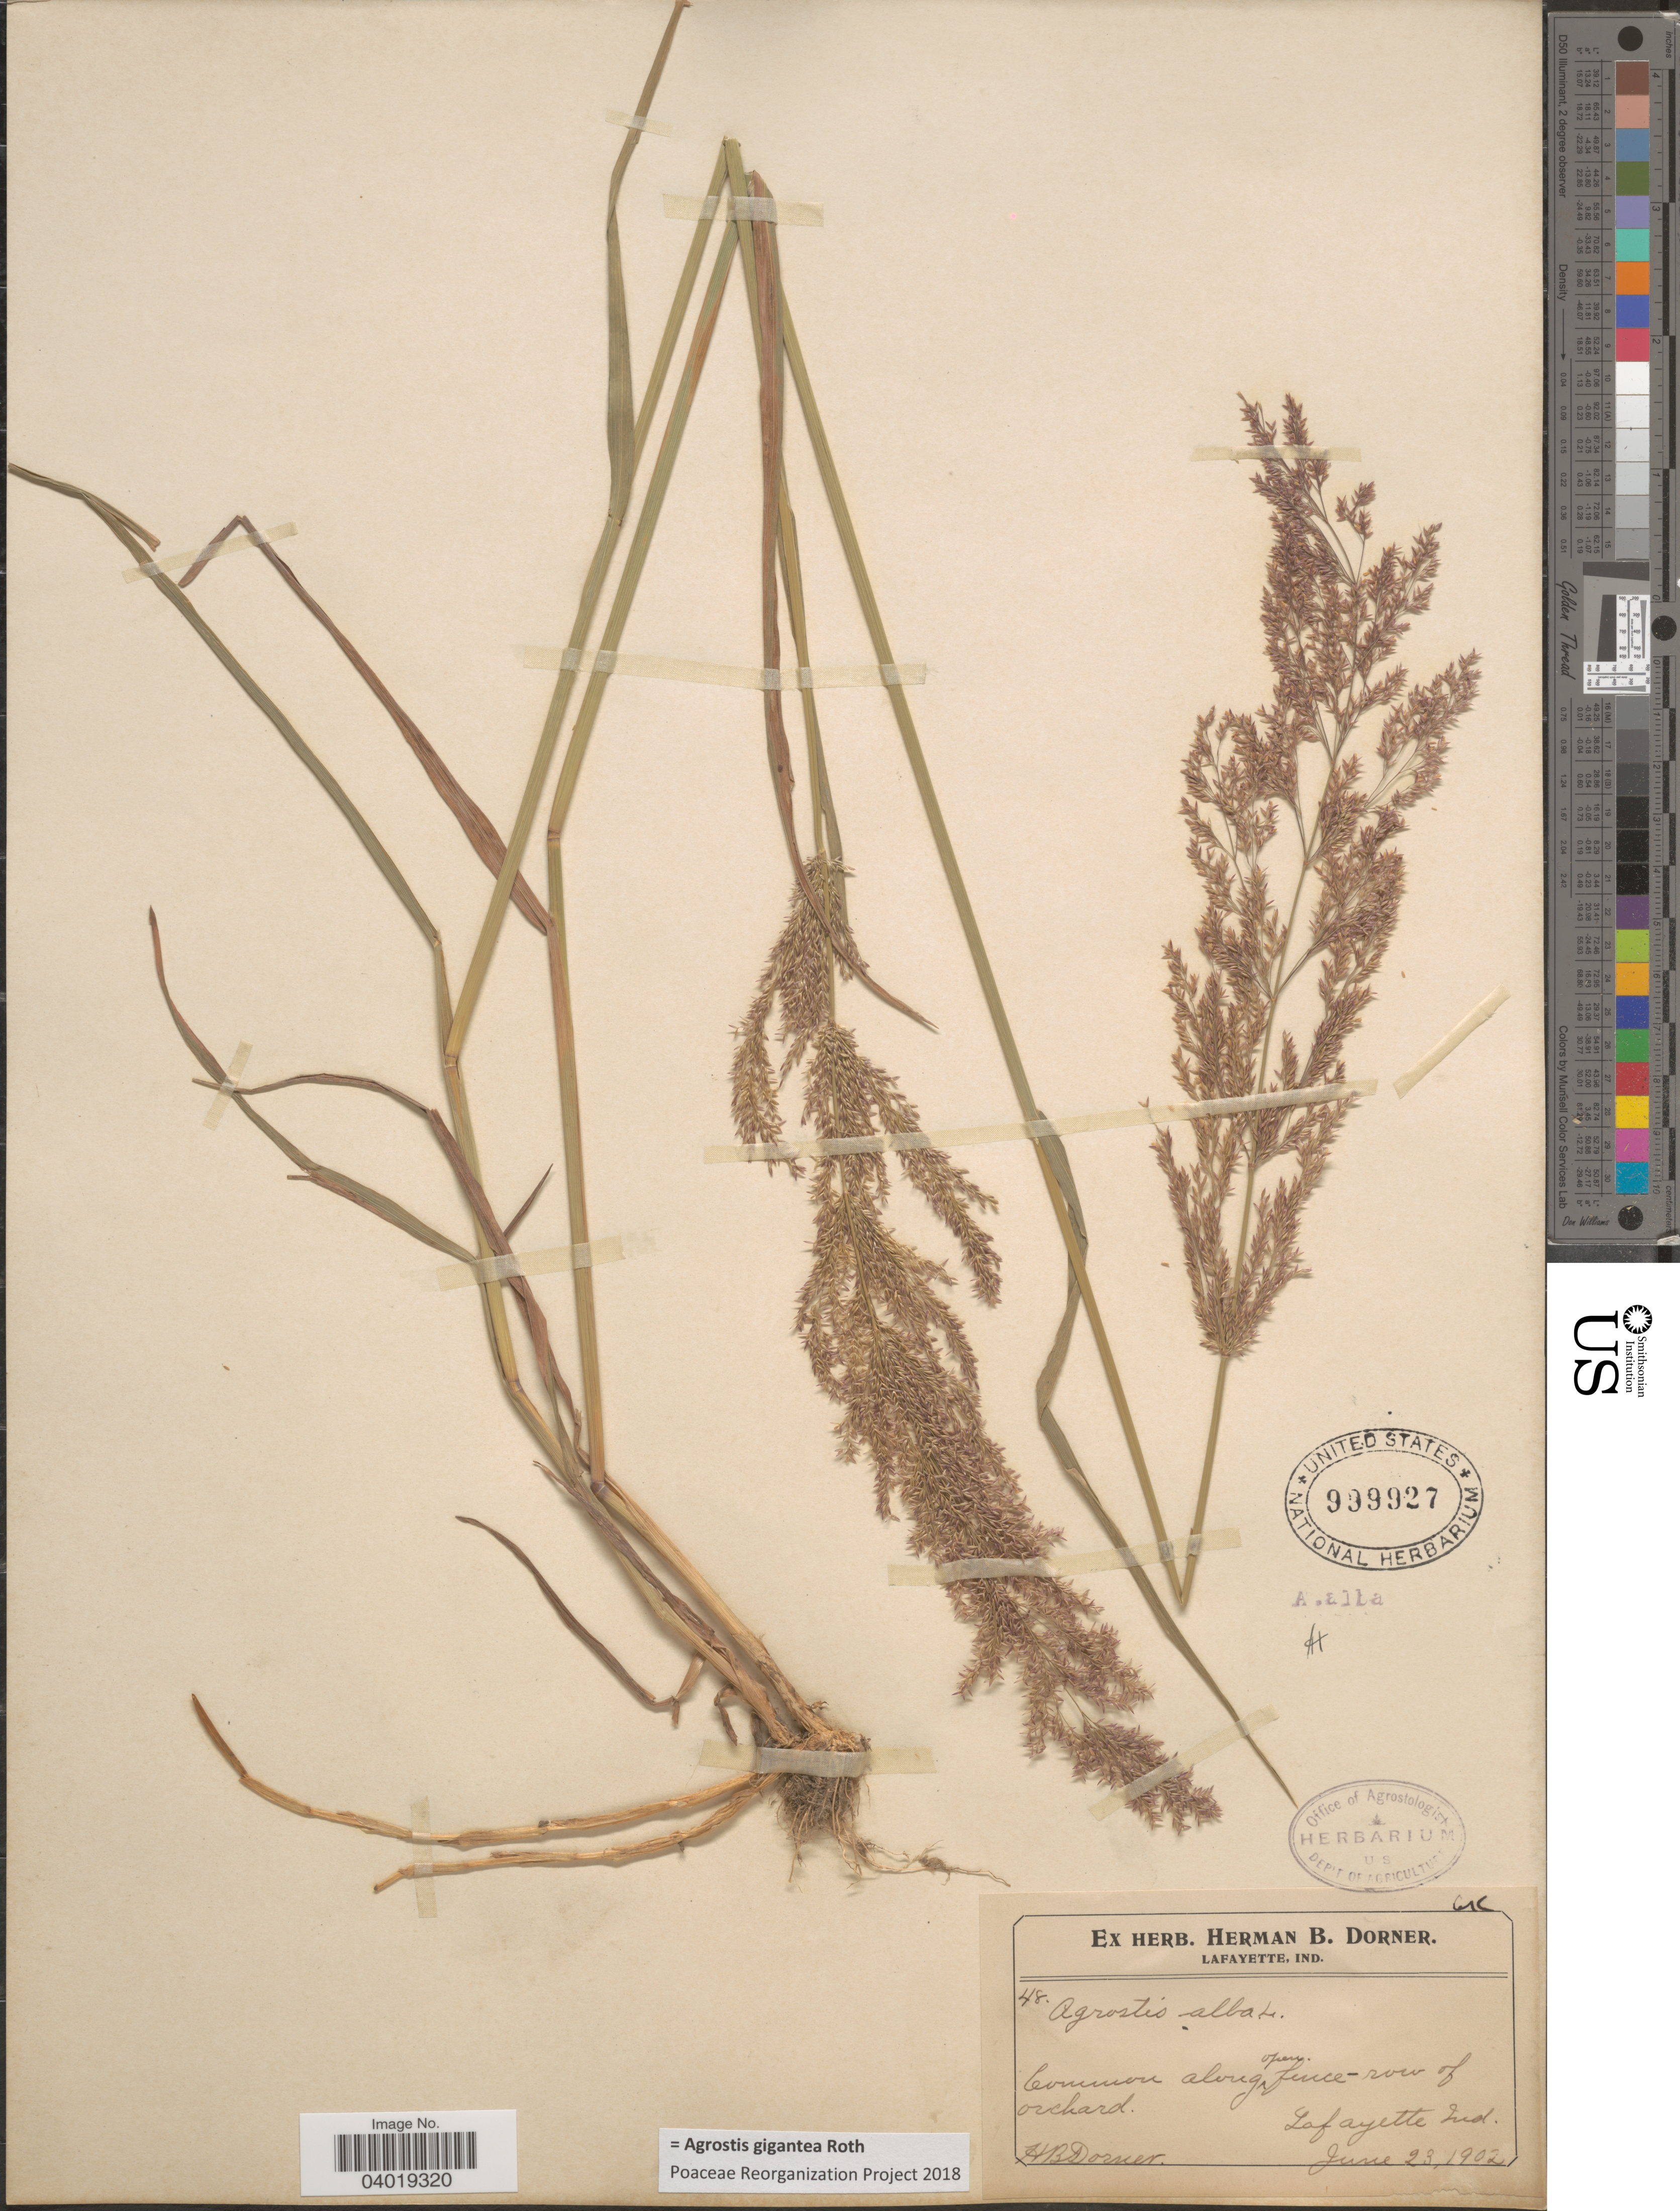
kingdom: Plantae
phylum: Tracheophyta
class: Liliopsida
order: Poales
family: Poaceae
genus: Agrostis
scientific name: Agrostis gigantea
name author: Roth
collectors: H. Dorner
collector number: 48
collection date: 1902-06-23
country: United States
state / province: Indiana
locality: Lafayette.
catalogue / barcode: US 999927